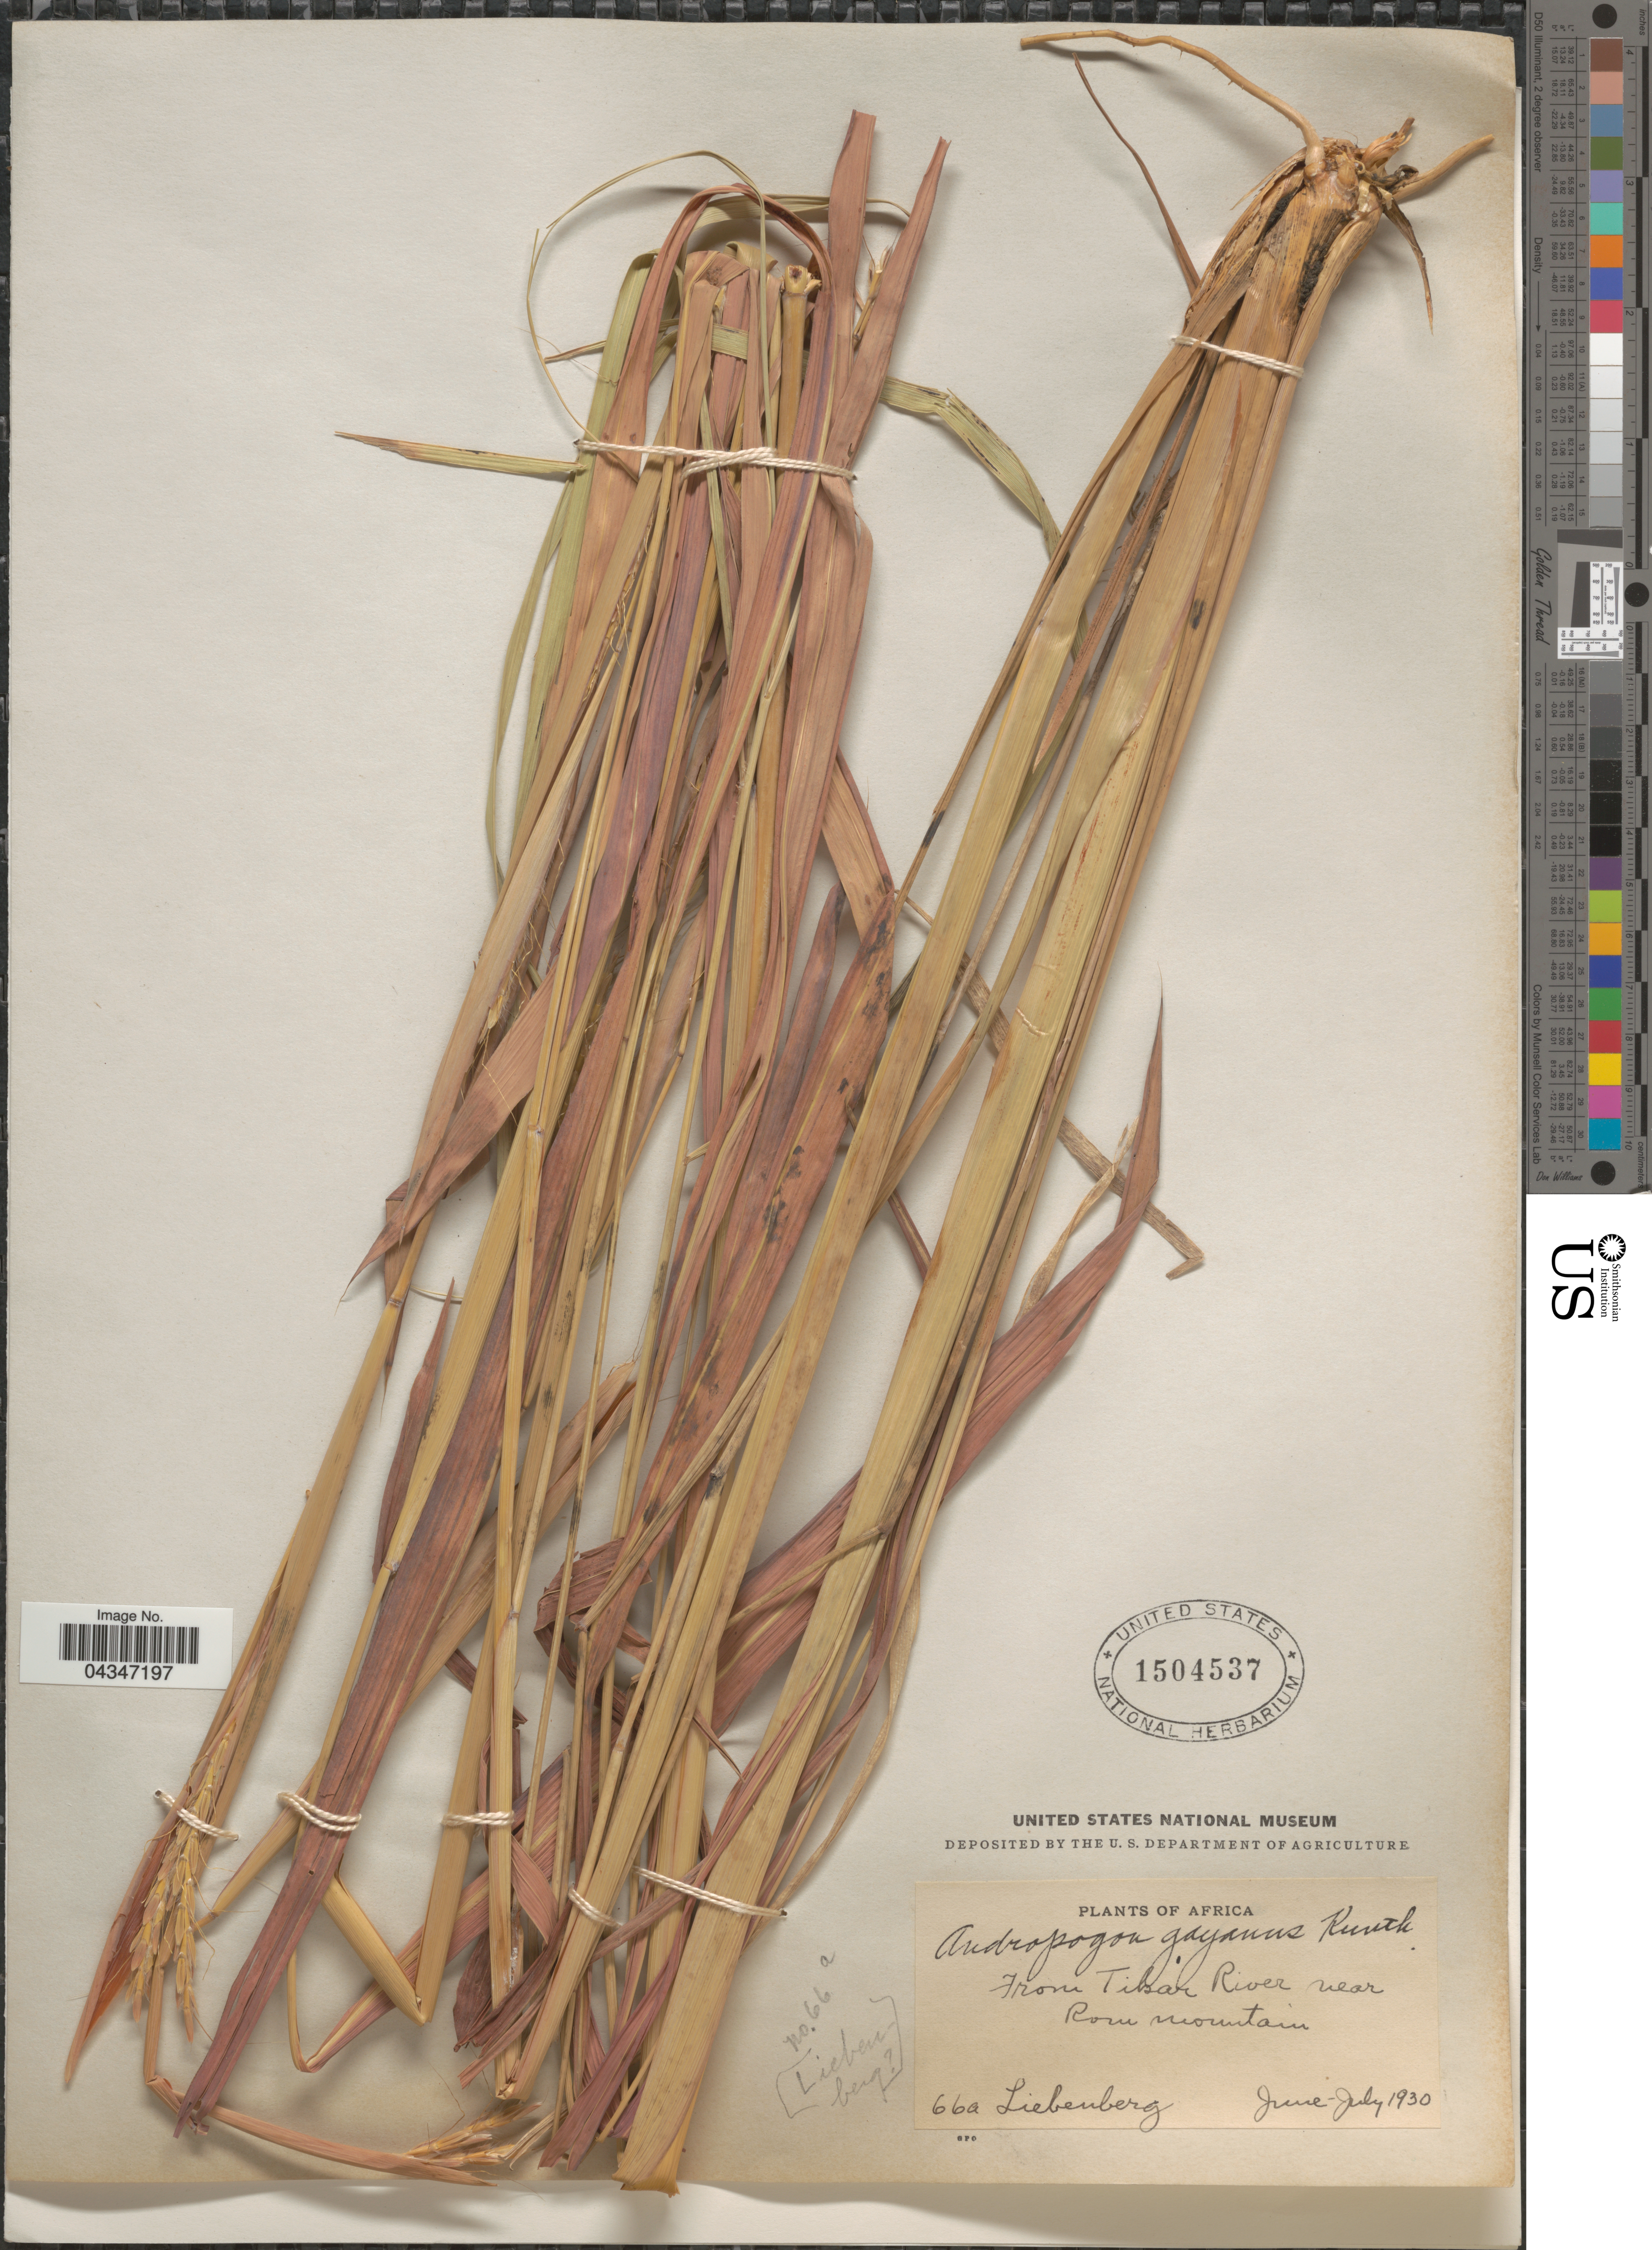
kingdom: Plantae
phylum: Tracheophyta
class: Liliopsida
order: Poales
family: Poaceae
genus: Andropogon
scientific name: Andropogon gayanus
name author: Kunth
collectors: -. Liebenberg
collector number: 66a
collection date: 1930-06/1930-07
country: Uganda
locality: Africa. From Tikar River near Rom mountain.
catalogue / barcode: US 1504537